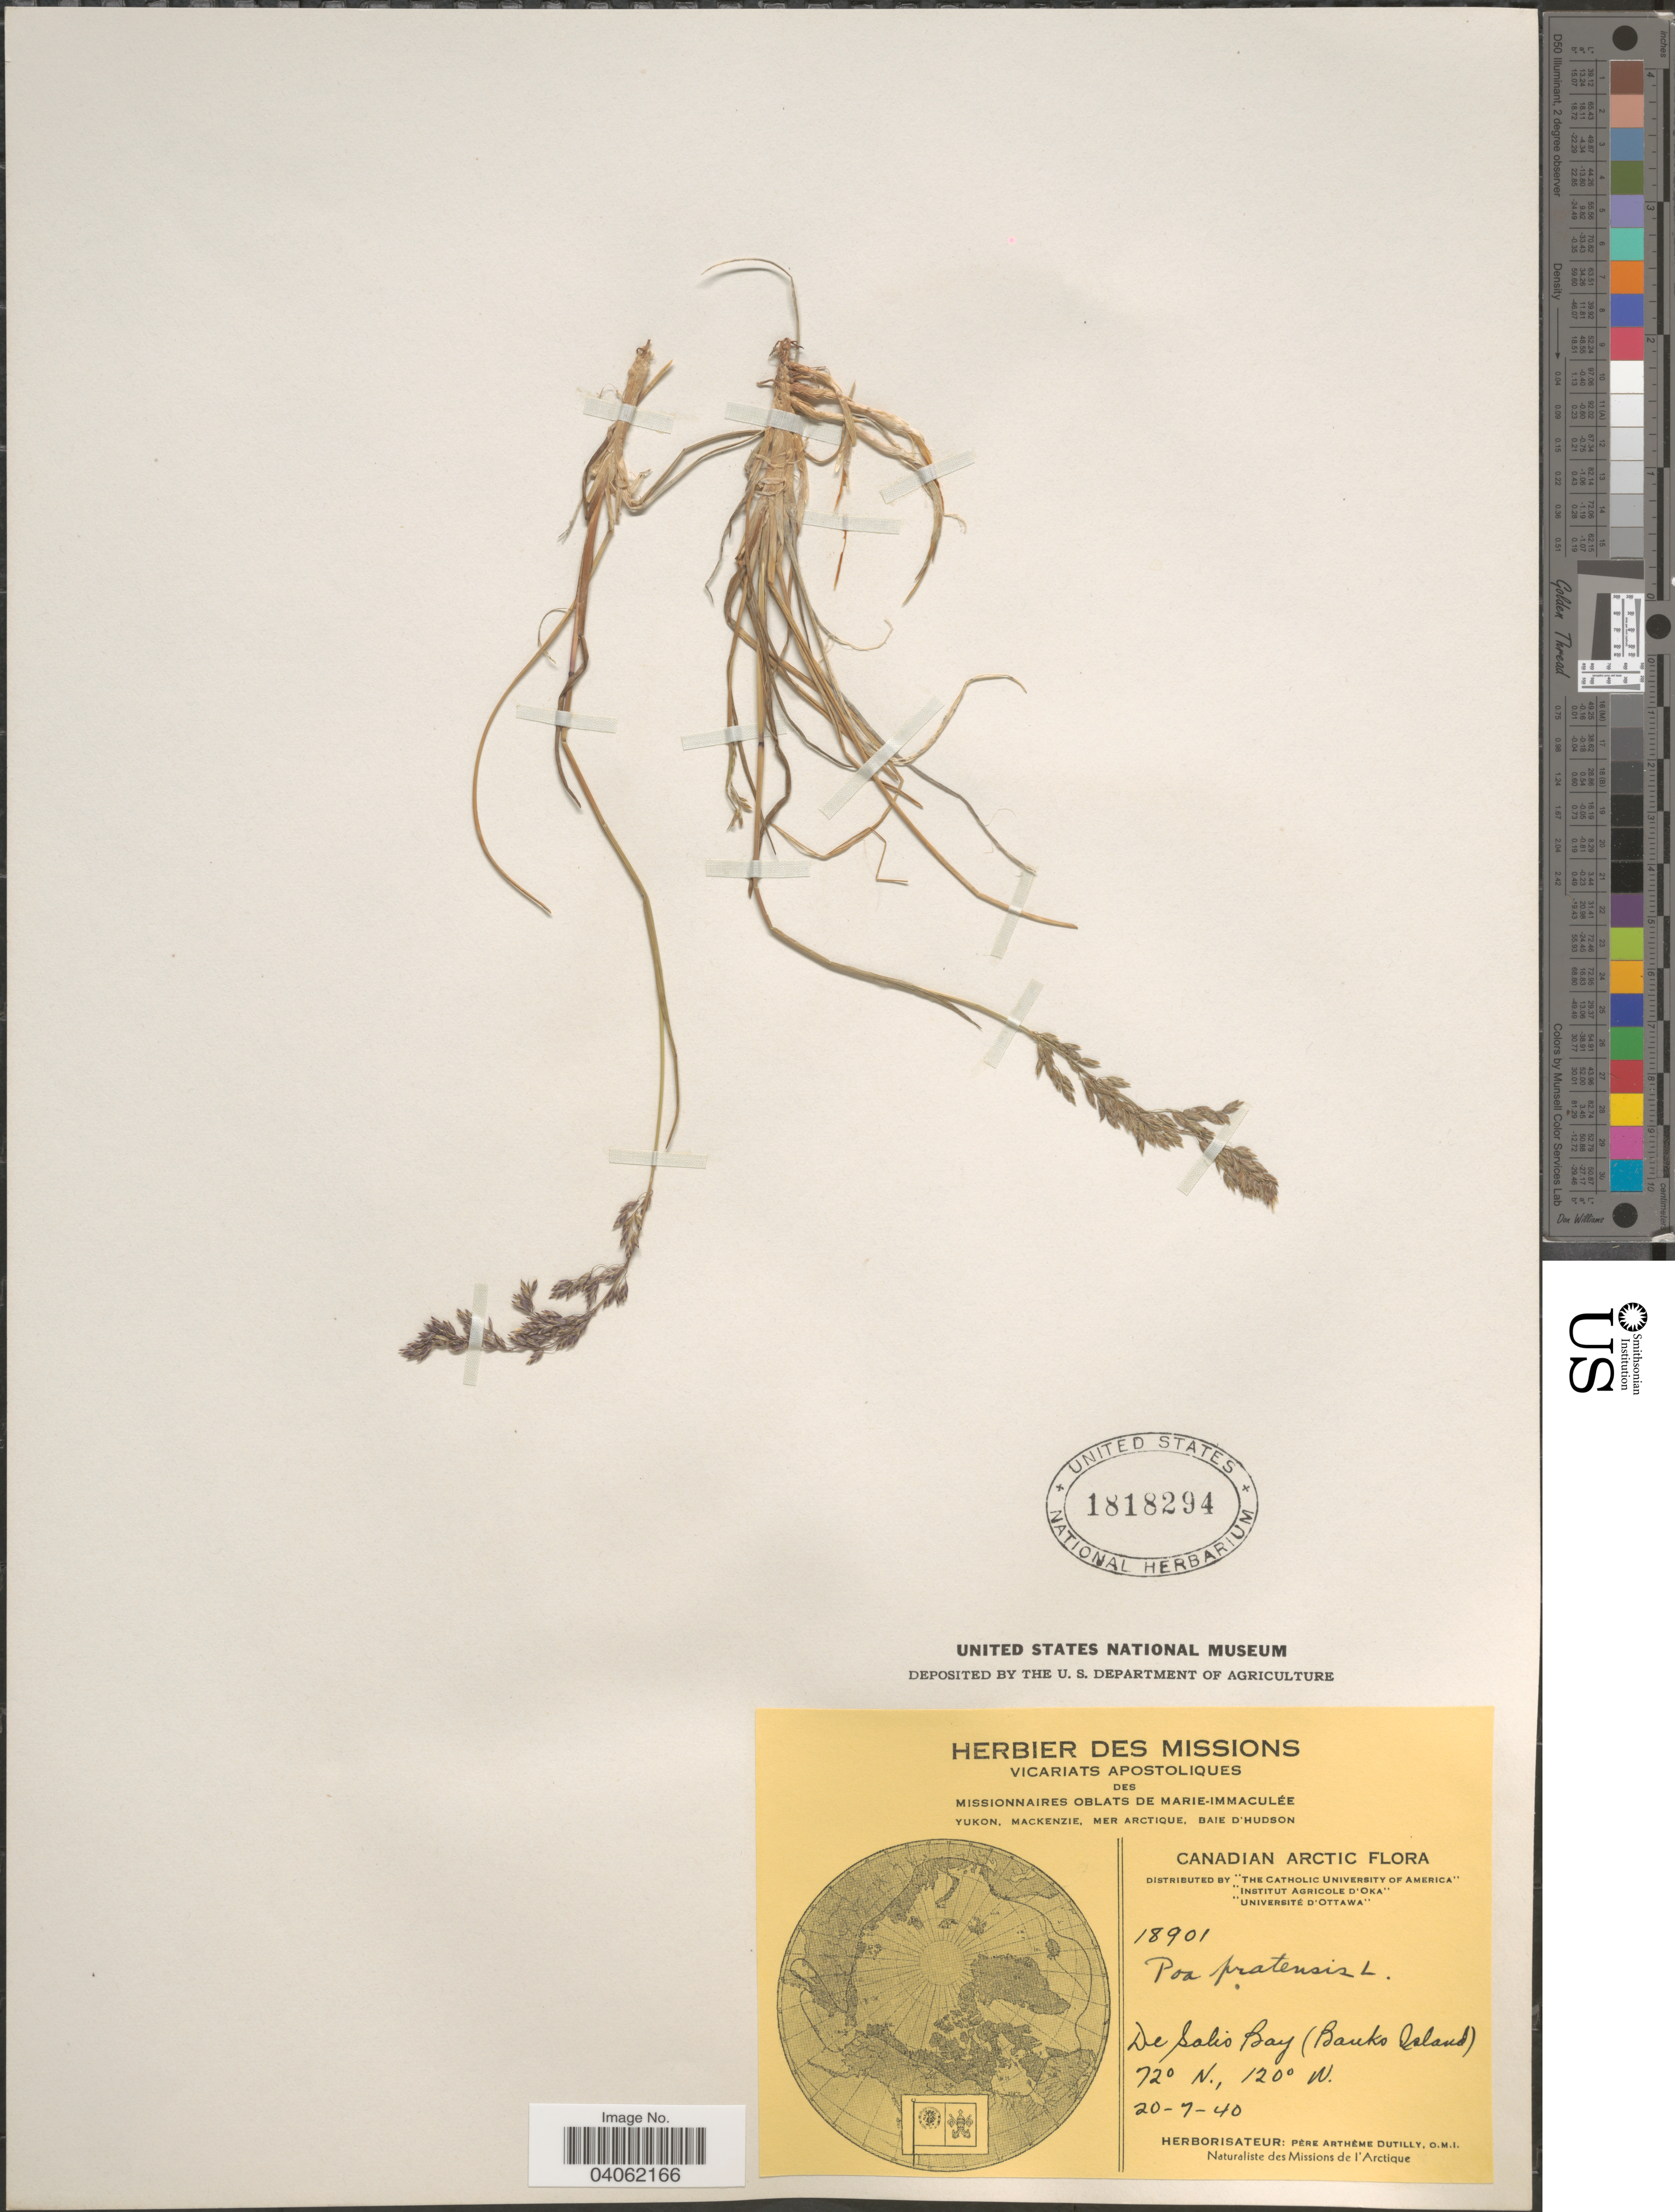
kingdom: Plantae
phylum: Tracheophyta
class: Liliopsida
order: Poales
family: Poaceae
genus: Poa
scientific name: Poa pratensis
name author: L.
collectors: P. Dutilly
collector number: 18901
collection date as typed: Transcribed d/m/y: 20/7/40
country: Canada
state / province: Northwest Territories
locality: Canadian Arctic. De Salis Bay (Banks Island).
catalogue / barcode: US 1818294